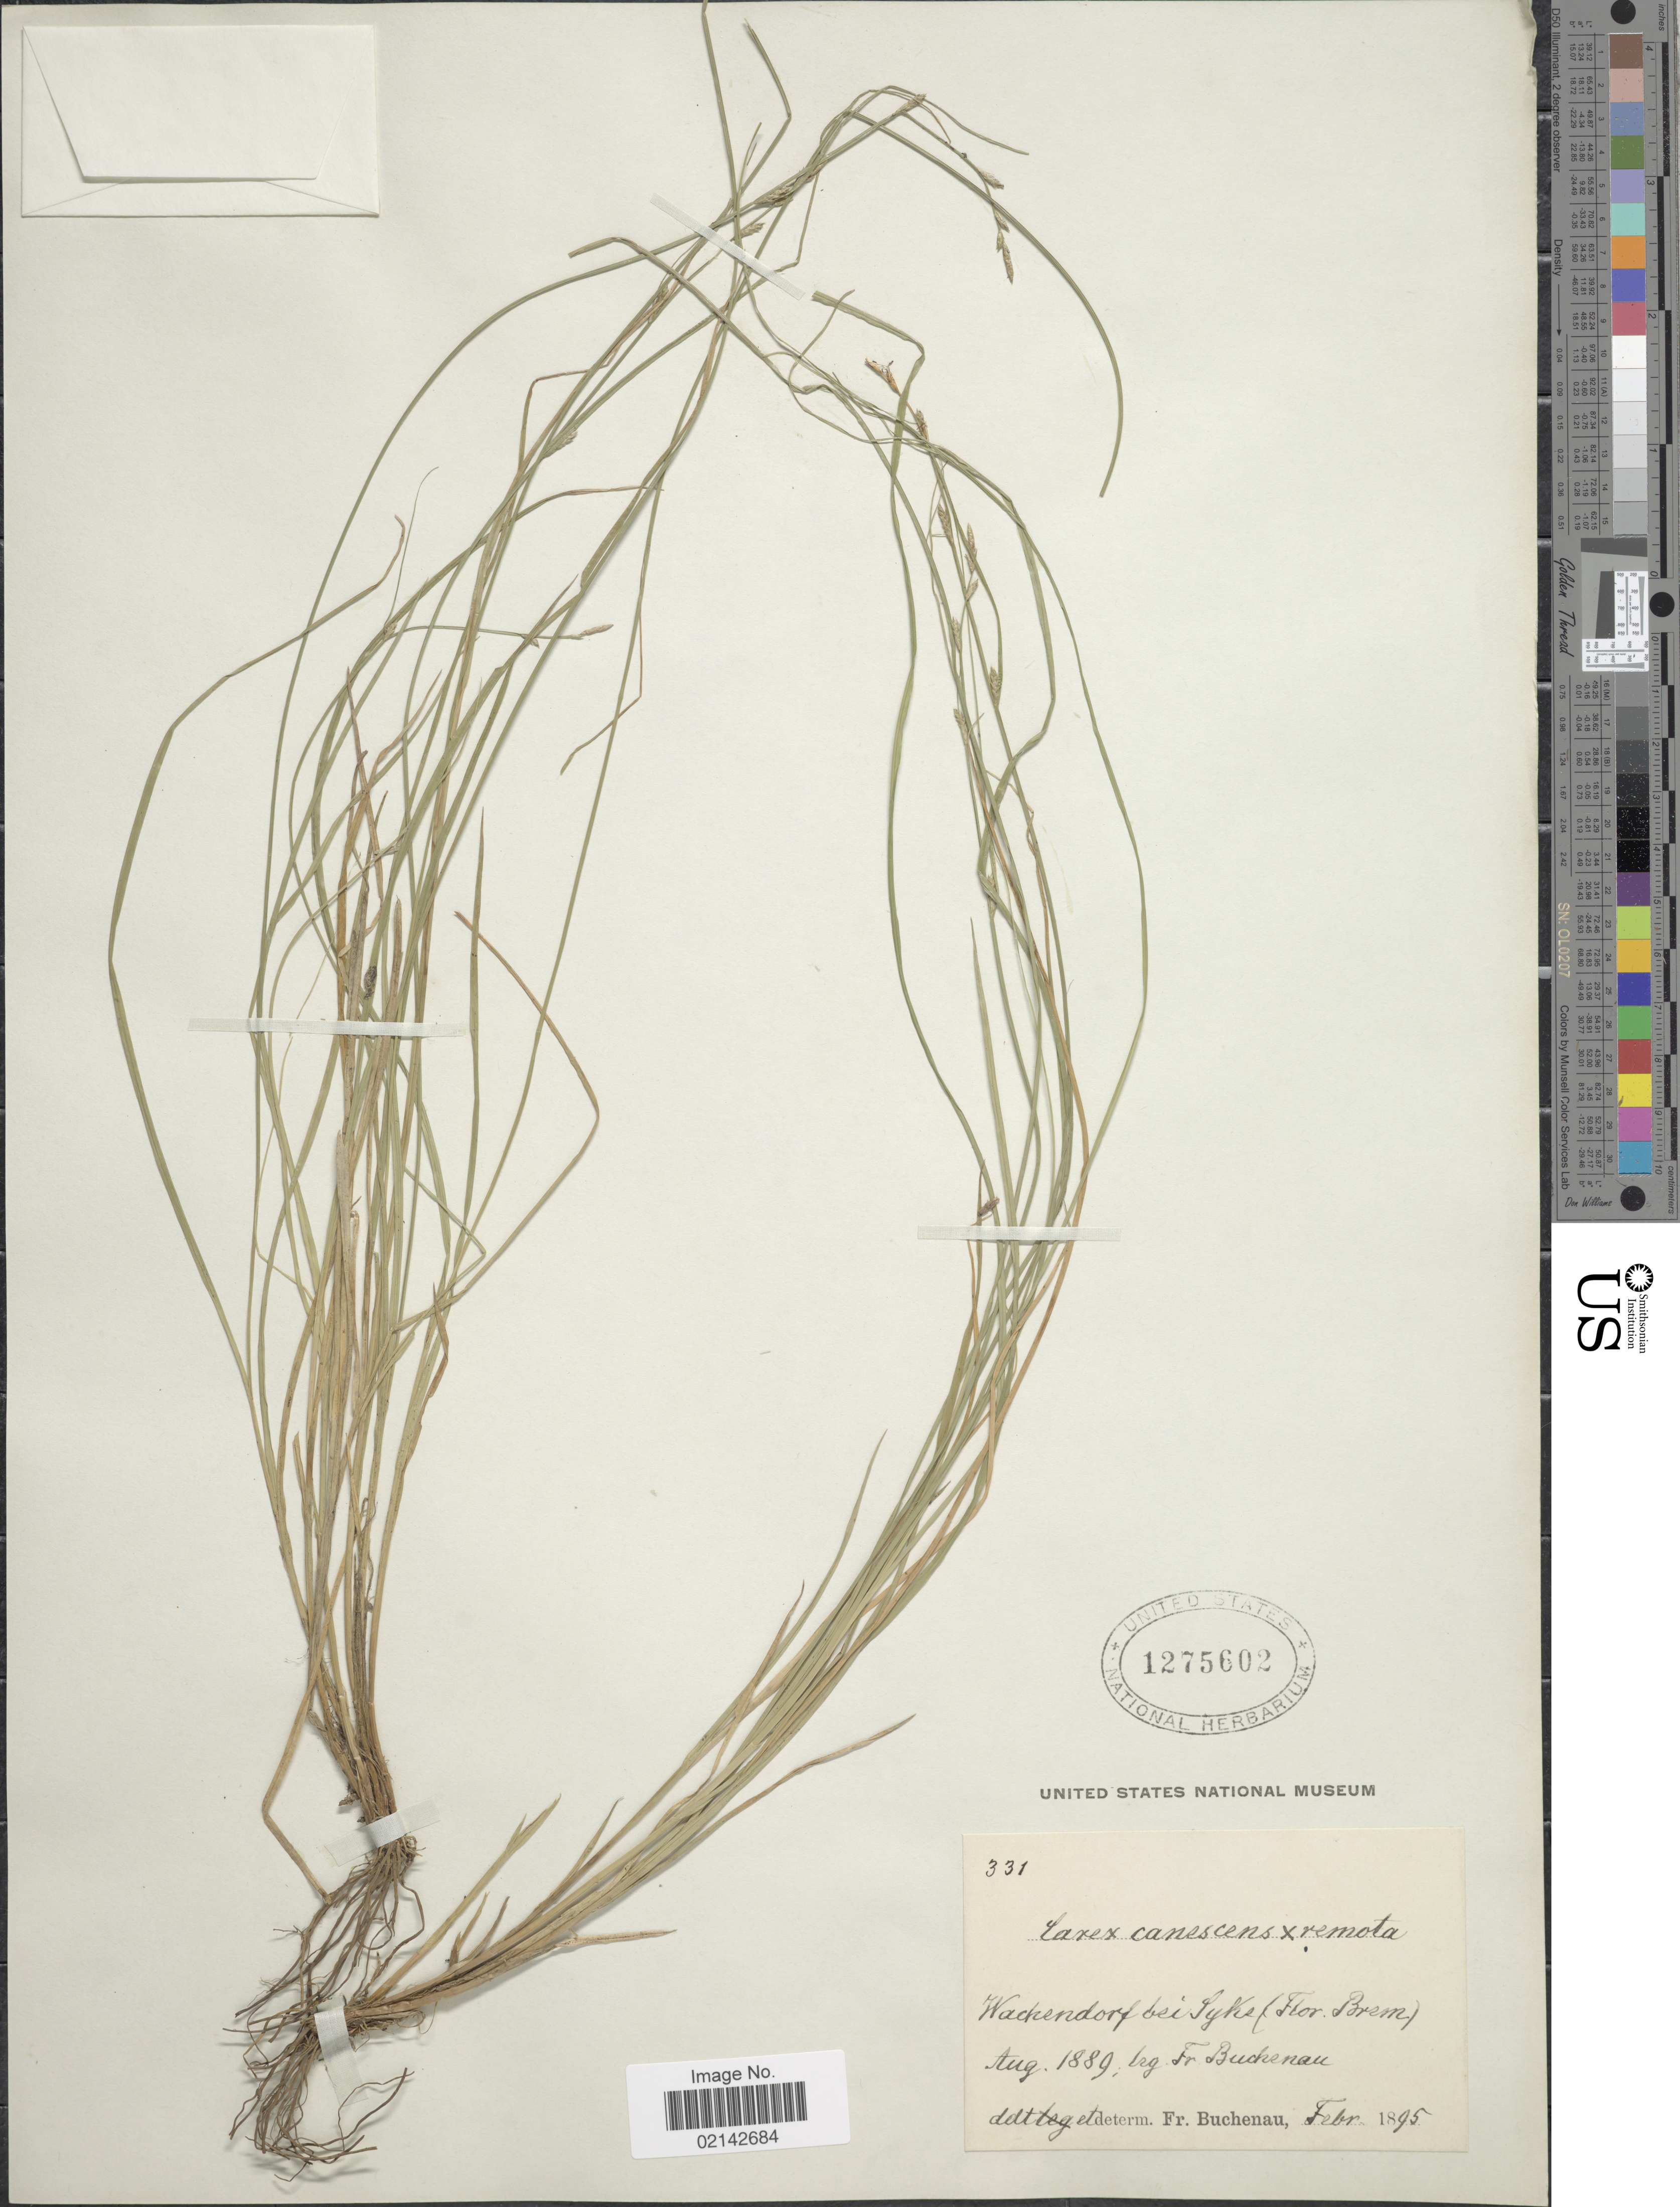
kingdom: Plantae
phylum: Tracheophyta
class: Liliopsida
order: Poales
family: Cyperaceae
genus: Carex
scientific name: Carex canescens var. canescens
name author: L.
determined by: Strong, Mark T., (BOT), Smithsonian Institution - National Museum of Natural History (UNITED STATES)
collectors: F. Buchenau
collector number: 331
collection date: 1889-08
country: Austria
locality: Wackendorf bei Syke (Flor. Brem)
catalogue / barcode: US 1275602